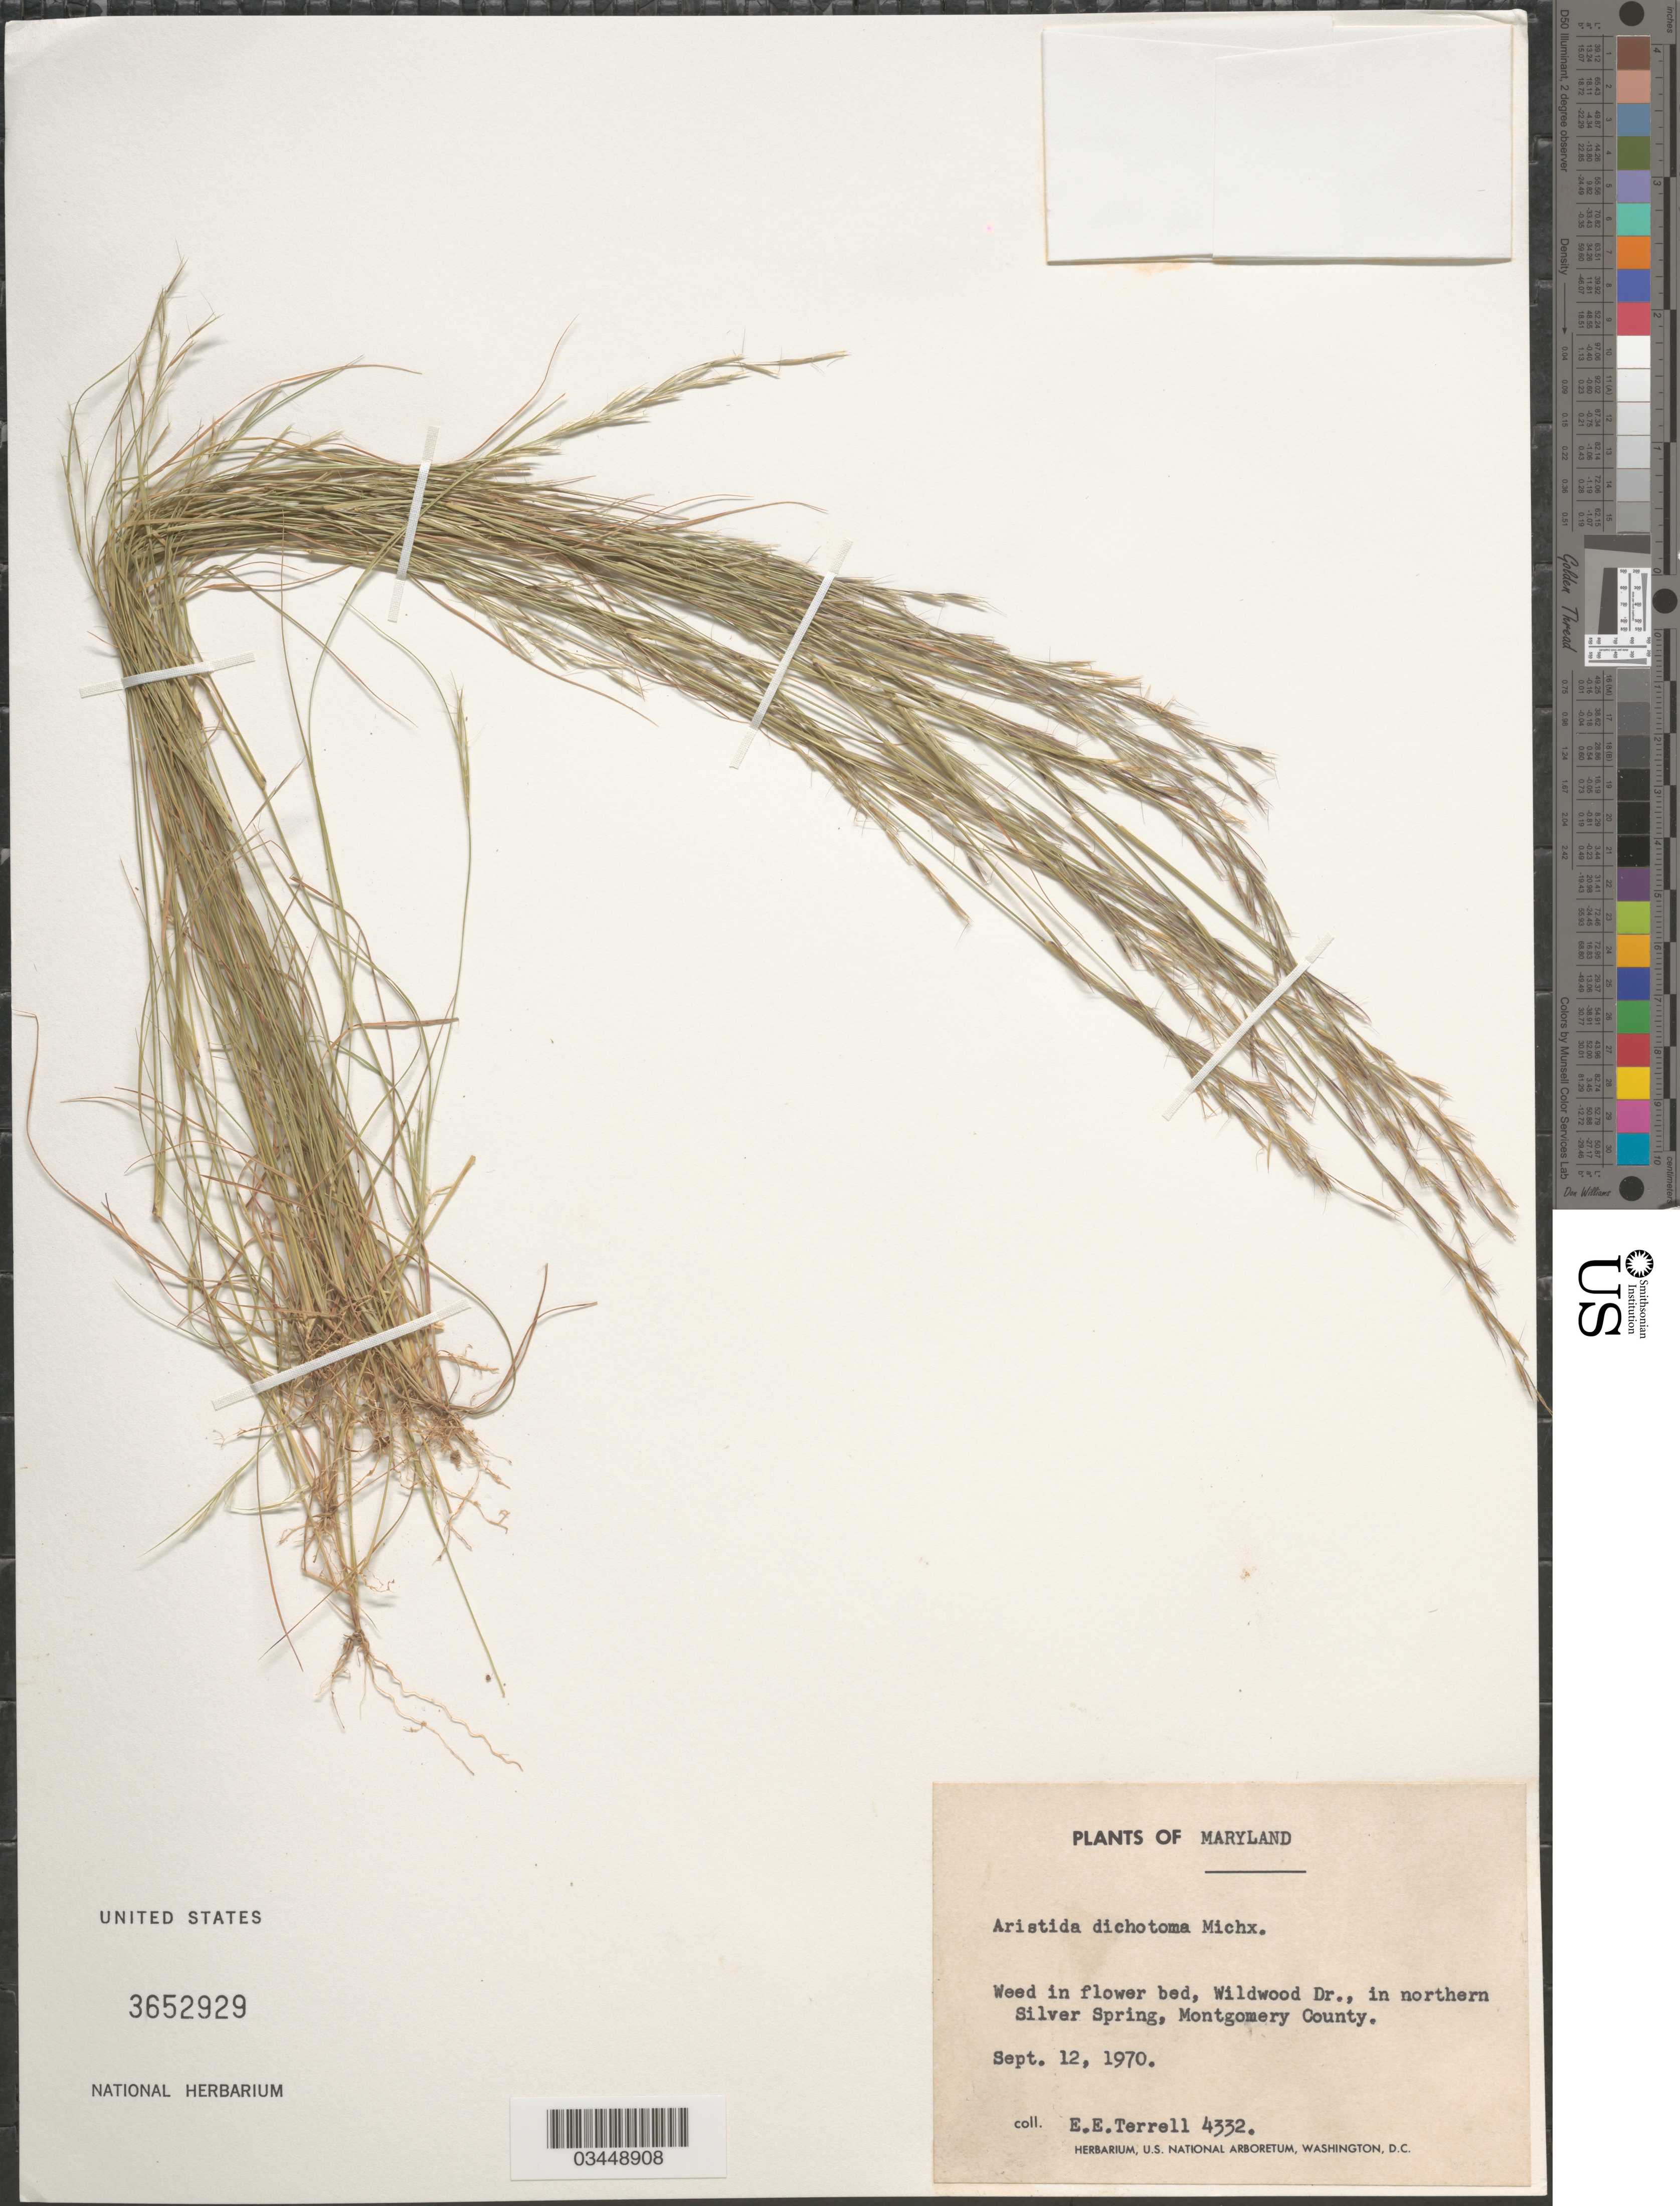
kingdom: Plantae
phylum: Tracheophyta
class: Liliopsida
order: Poales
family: Poaceae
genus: Aristida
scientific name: Aristida dichotoma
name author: Michx.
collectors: E. E. Terrell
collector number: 4332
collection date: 1970-09-12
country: United States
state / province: Maryland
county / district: Montgomery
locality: Weed in flower bed, Wildwood Dr., in northern Silver Spring, Montgomery County.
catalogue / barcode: US 3652929